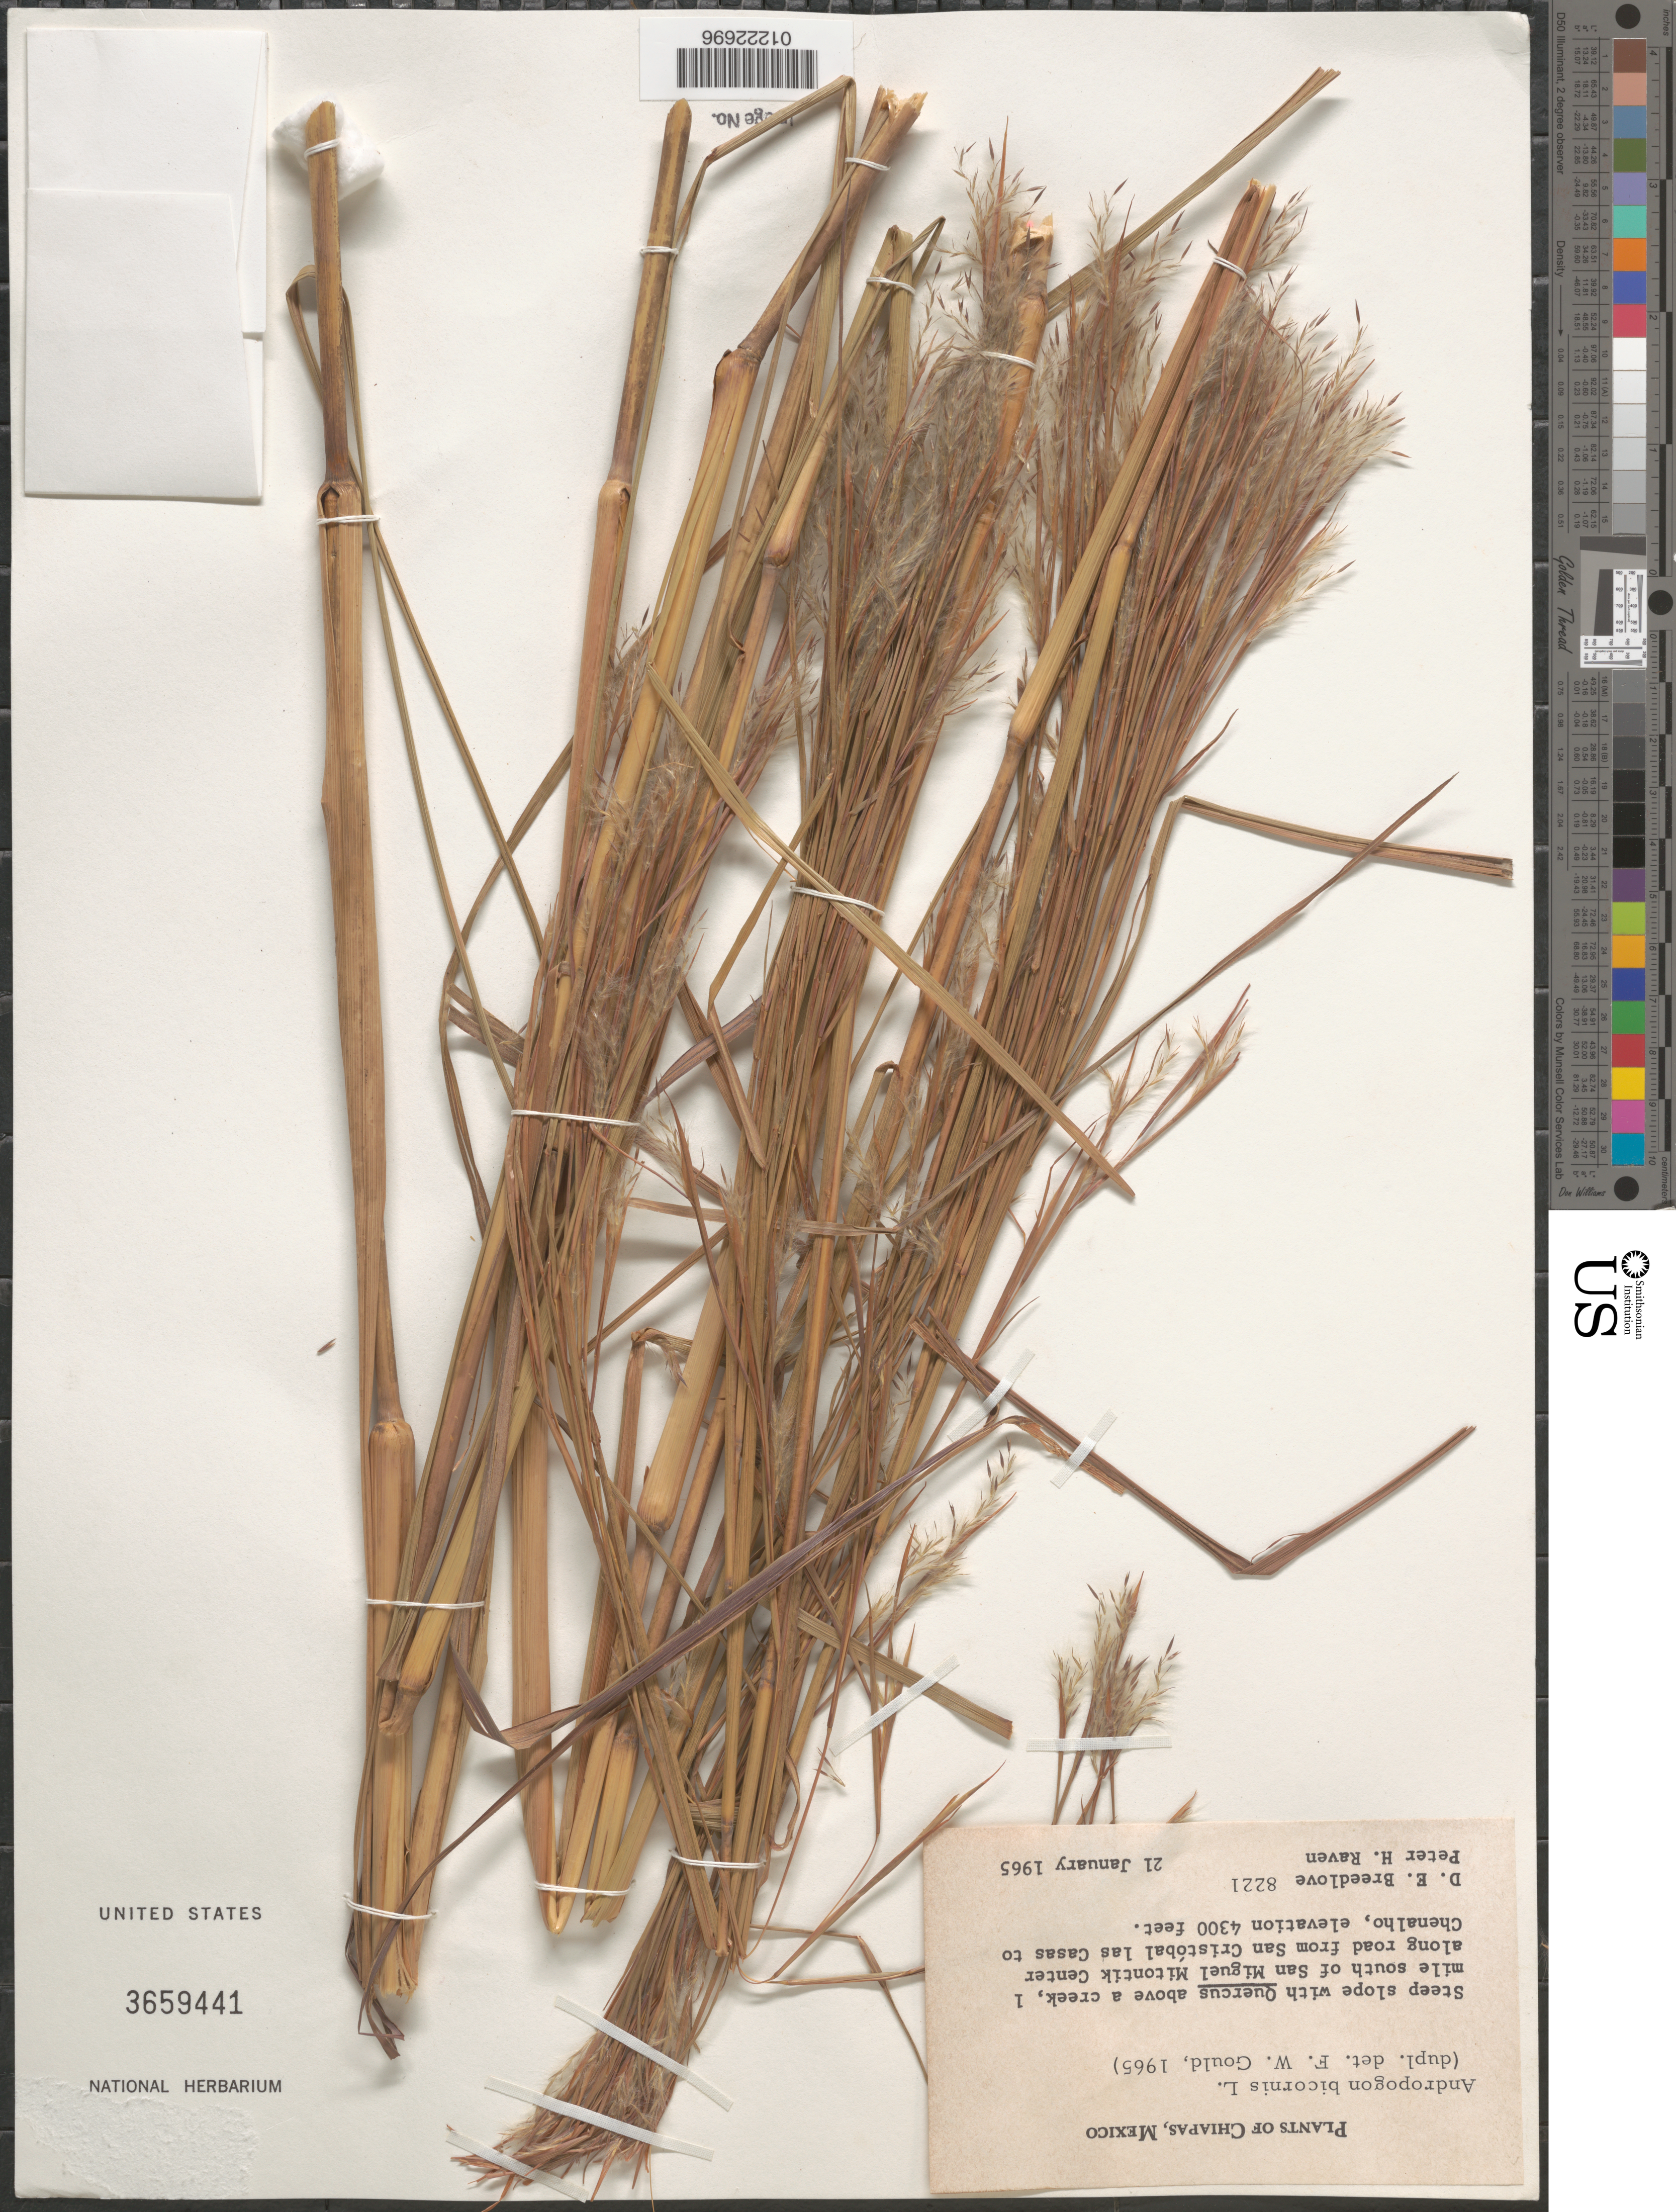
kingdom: Plantae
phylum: Tracheophyta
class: Liliopsida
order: Poales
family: Poaceae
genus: Andropogon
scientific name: Andropogon bicornis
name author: L.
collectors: D. E. Breedlove & P. H. Raven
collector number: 8221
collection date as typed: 21 Jan 1965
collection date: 1965-01-21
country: Mexico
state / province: Chiapas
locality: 1 mi S of San Miguel Mitontik Center along road from San Cristobal las Casas to Chenalho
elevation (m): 1311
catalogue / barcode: US 3659441